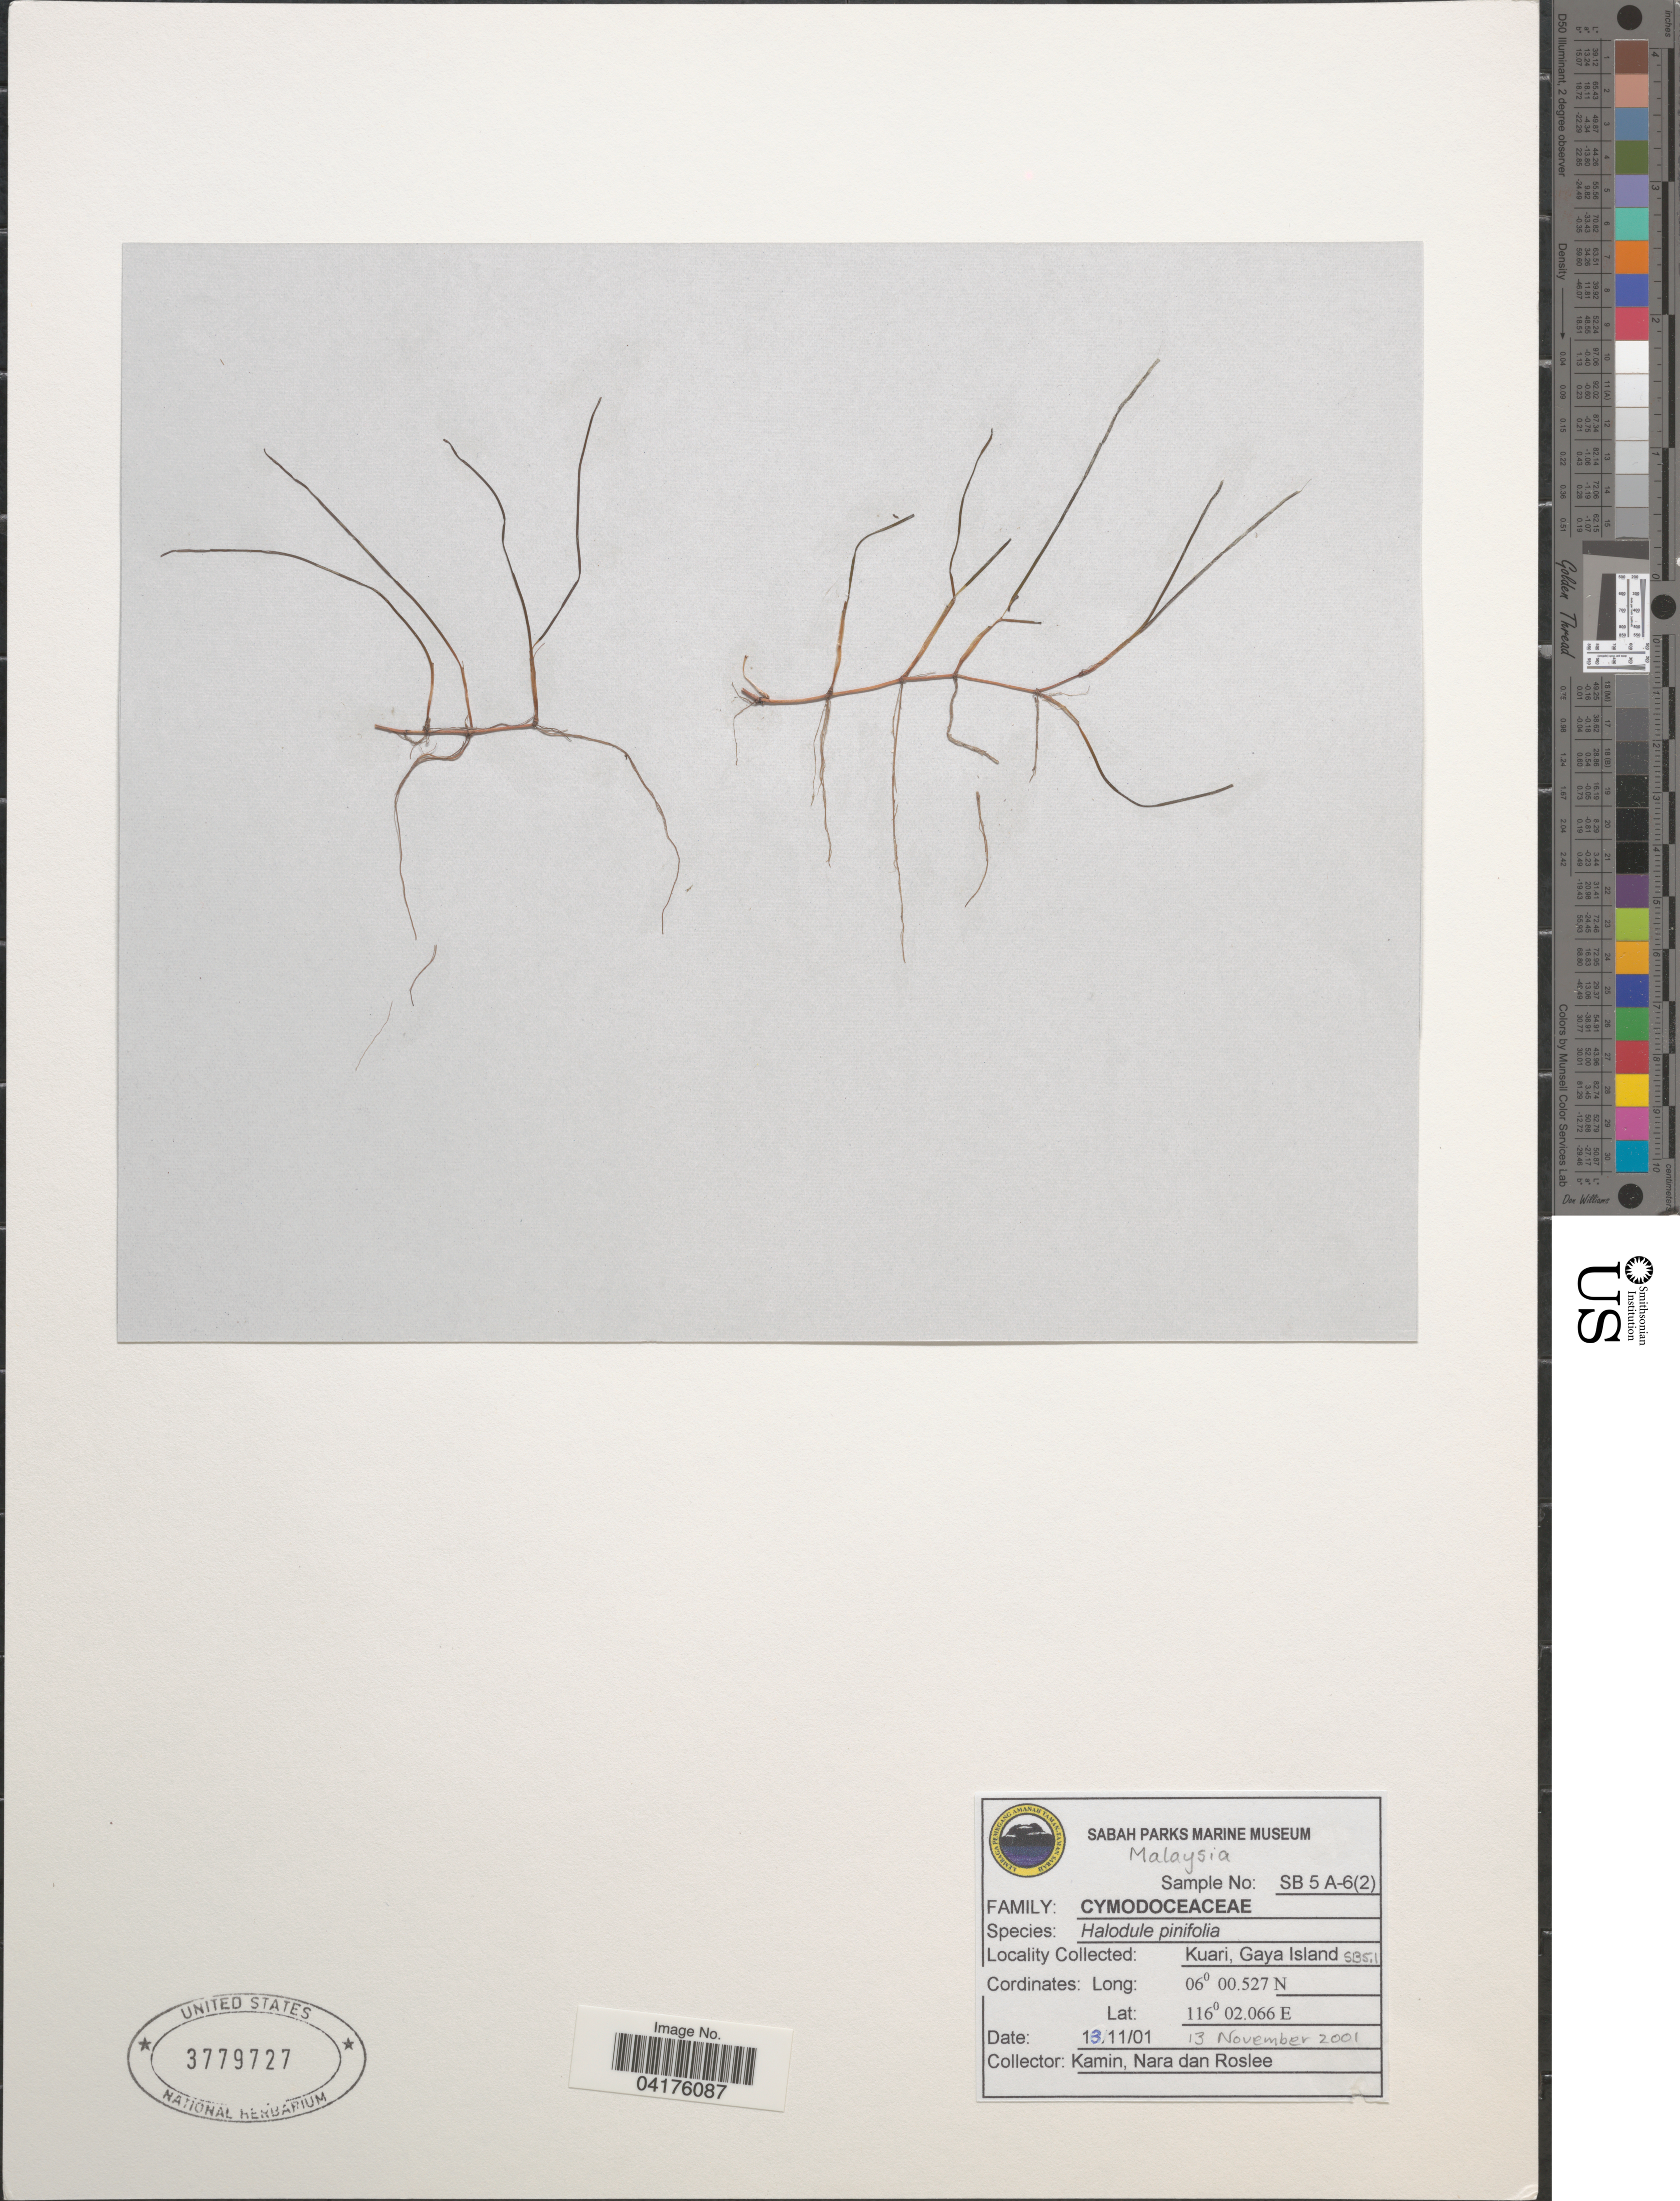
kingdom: Plantae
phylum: Tracheophyta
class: Liliopsida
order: Alismatales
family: Cymodoceaceae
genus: Halodule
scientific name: Halodule pinifolia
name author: (Miki) Hartog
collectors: N. Kamin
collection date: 2001-11-13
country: Malaysia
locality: Kuari, Gaya Island SB5.1.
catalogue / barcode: US 3779727